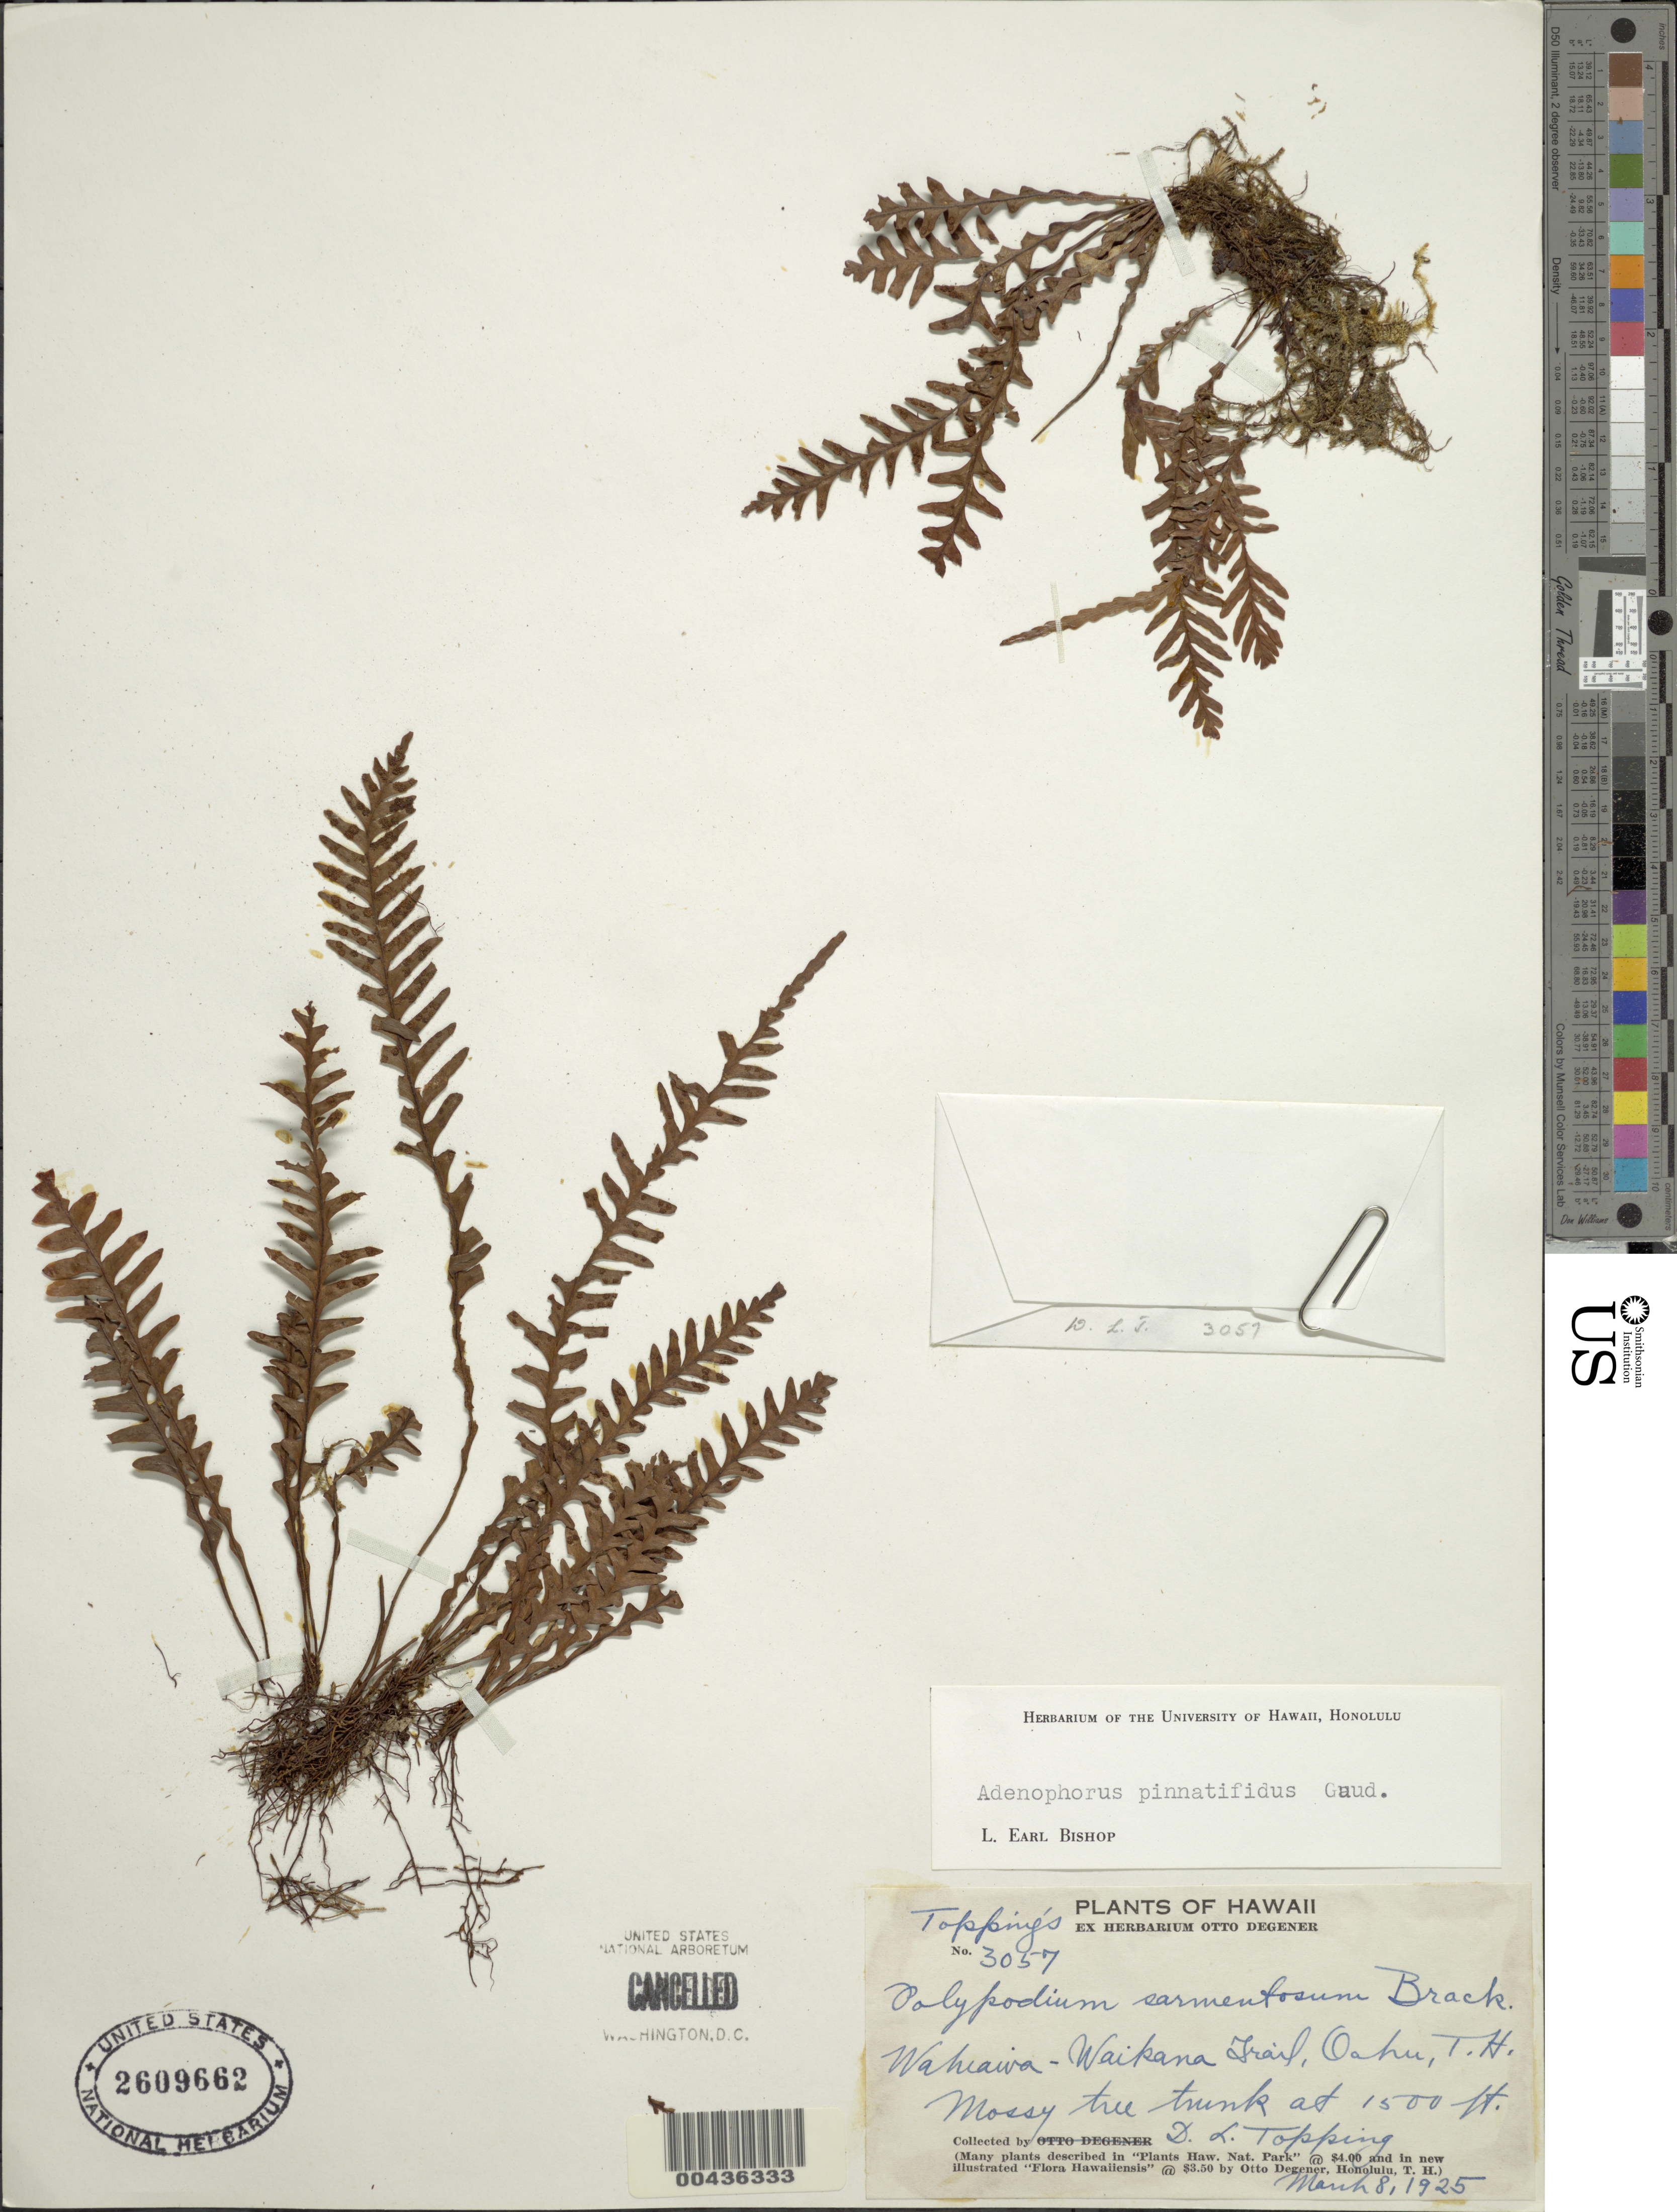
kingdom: Plantae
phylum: Tracheophyta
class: Polypodiopsida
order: Polypodiales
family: Polypodiaceae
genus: Adenophorus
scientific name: Adenophorus pinnatifidus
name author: Gaudich.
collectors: D. L. Topping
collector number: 3057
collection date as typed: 8 Mar 1925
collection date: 1925-03-08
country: United States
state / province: Hawaii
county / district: Honolulu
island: Oahu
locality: Wahiawa-Waikana Trail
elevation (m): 457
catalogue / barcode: US 2609662